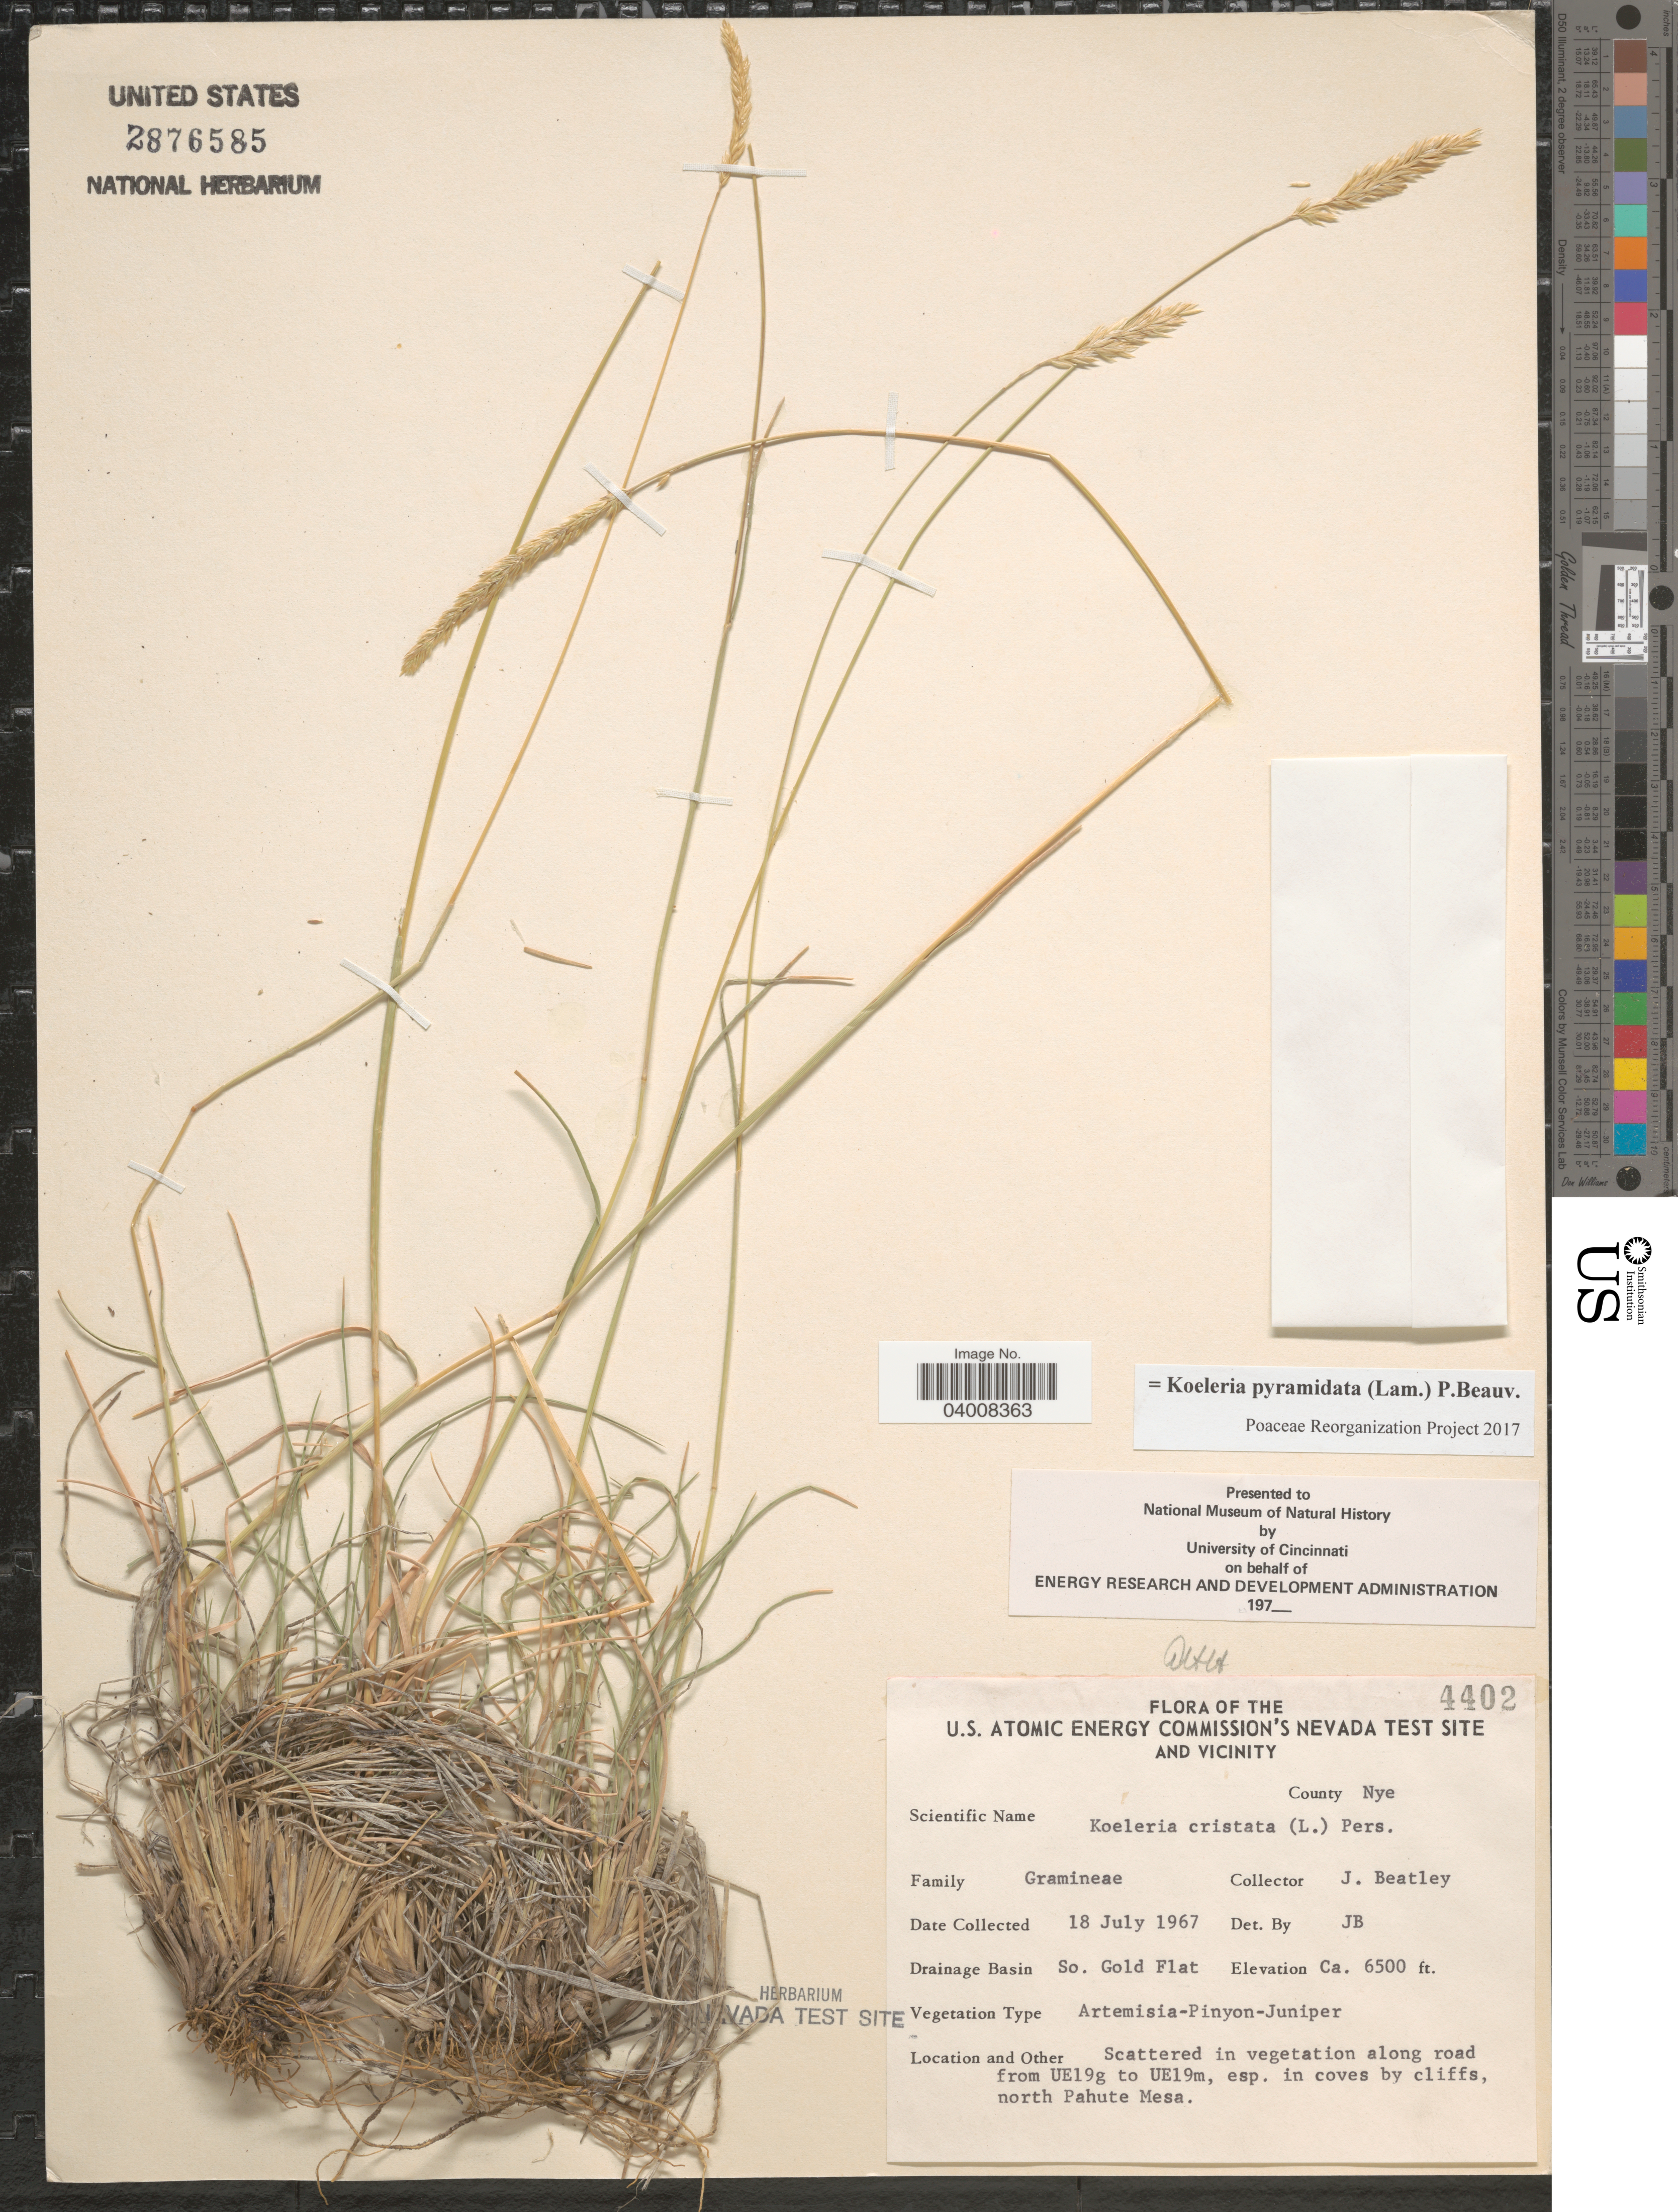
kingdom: Plantae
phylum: Tracheophyta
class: Liliopsida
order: Poales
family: Poaceae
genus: Koeleria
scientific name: Koeleria pyramidata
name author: (Lam.) P. Beauv.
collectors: J. C. Beatley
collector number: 4402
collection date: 1967-07-18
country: United States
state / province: Nevada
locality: U.S. Atomic Energy Commission's Nevada Test Site And Vicinity. County Nye. Drainage Basin So. Gold Flat. Scattered in vegetation along road from UE19g to UE19m, esp. in coves by cliffs, north Pahute Mesa.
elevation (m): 1981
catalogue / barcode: US 2876585